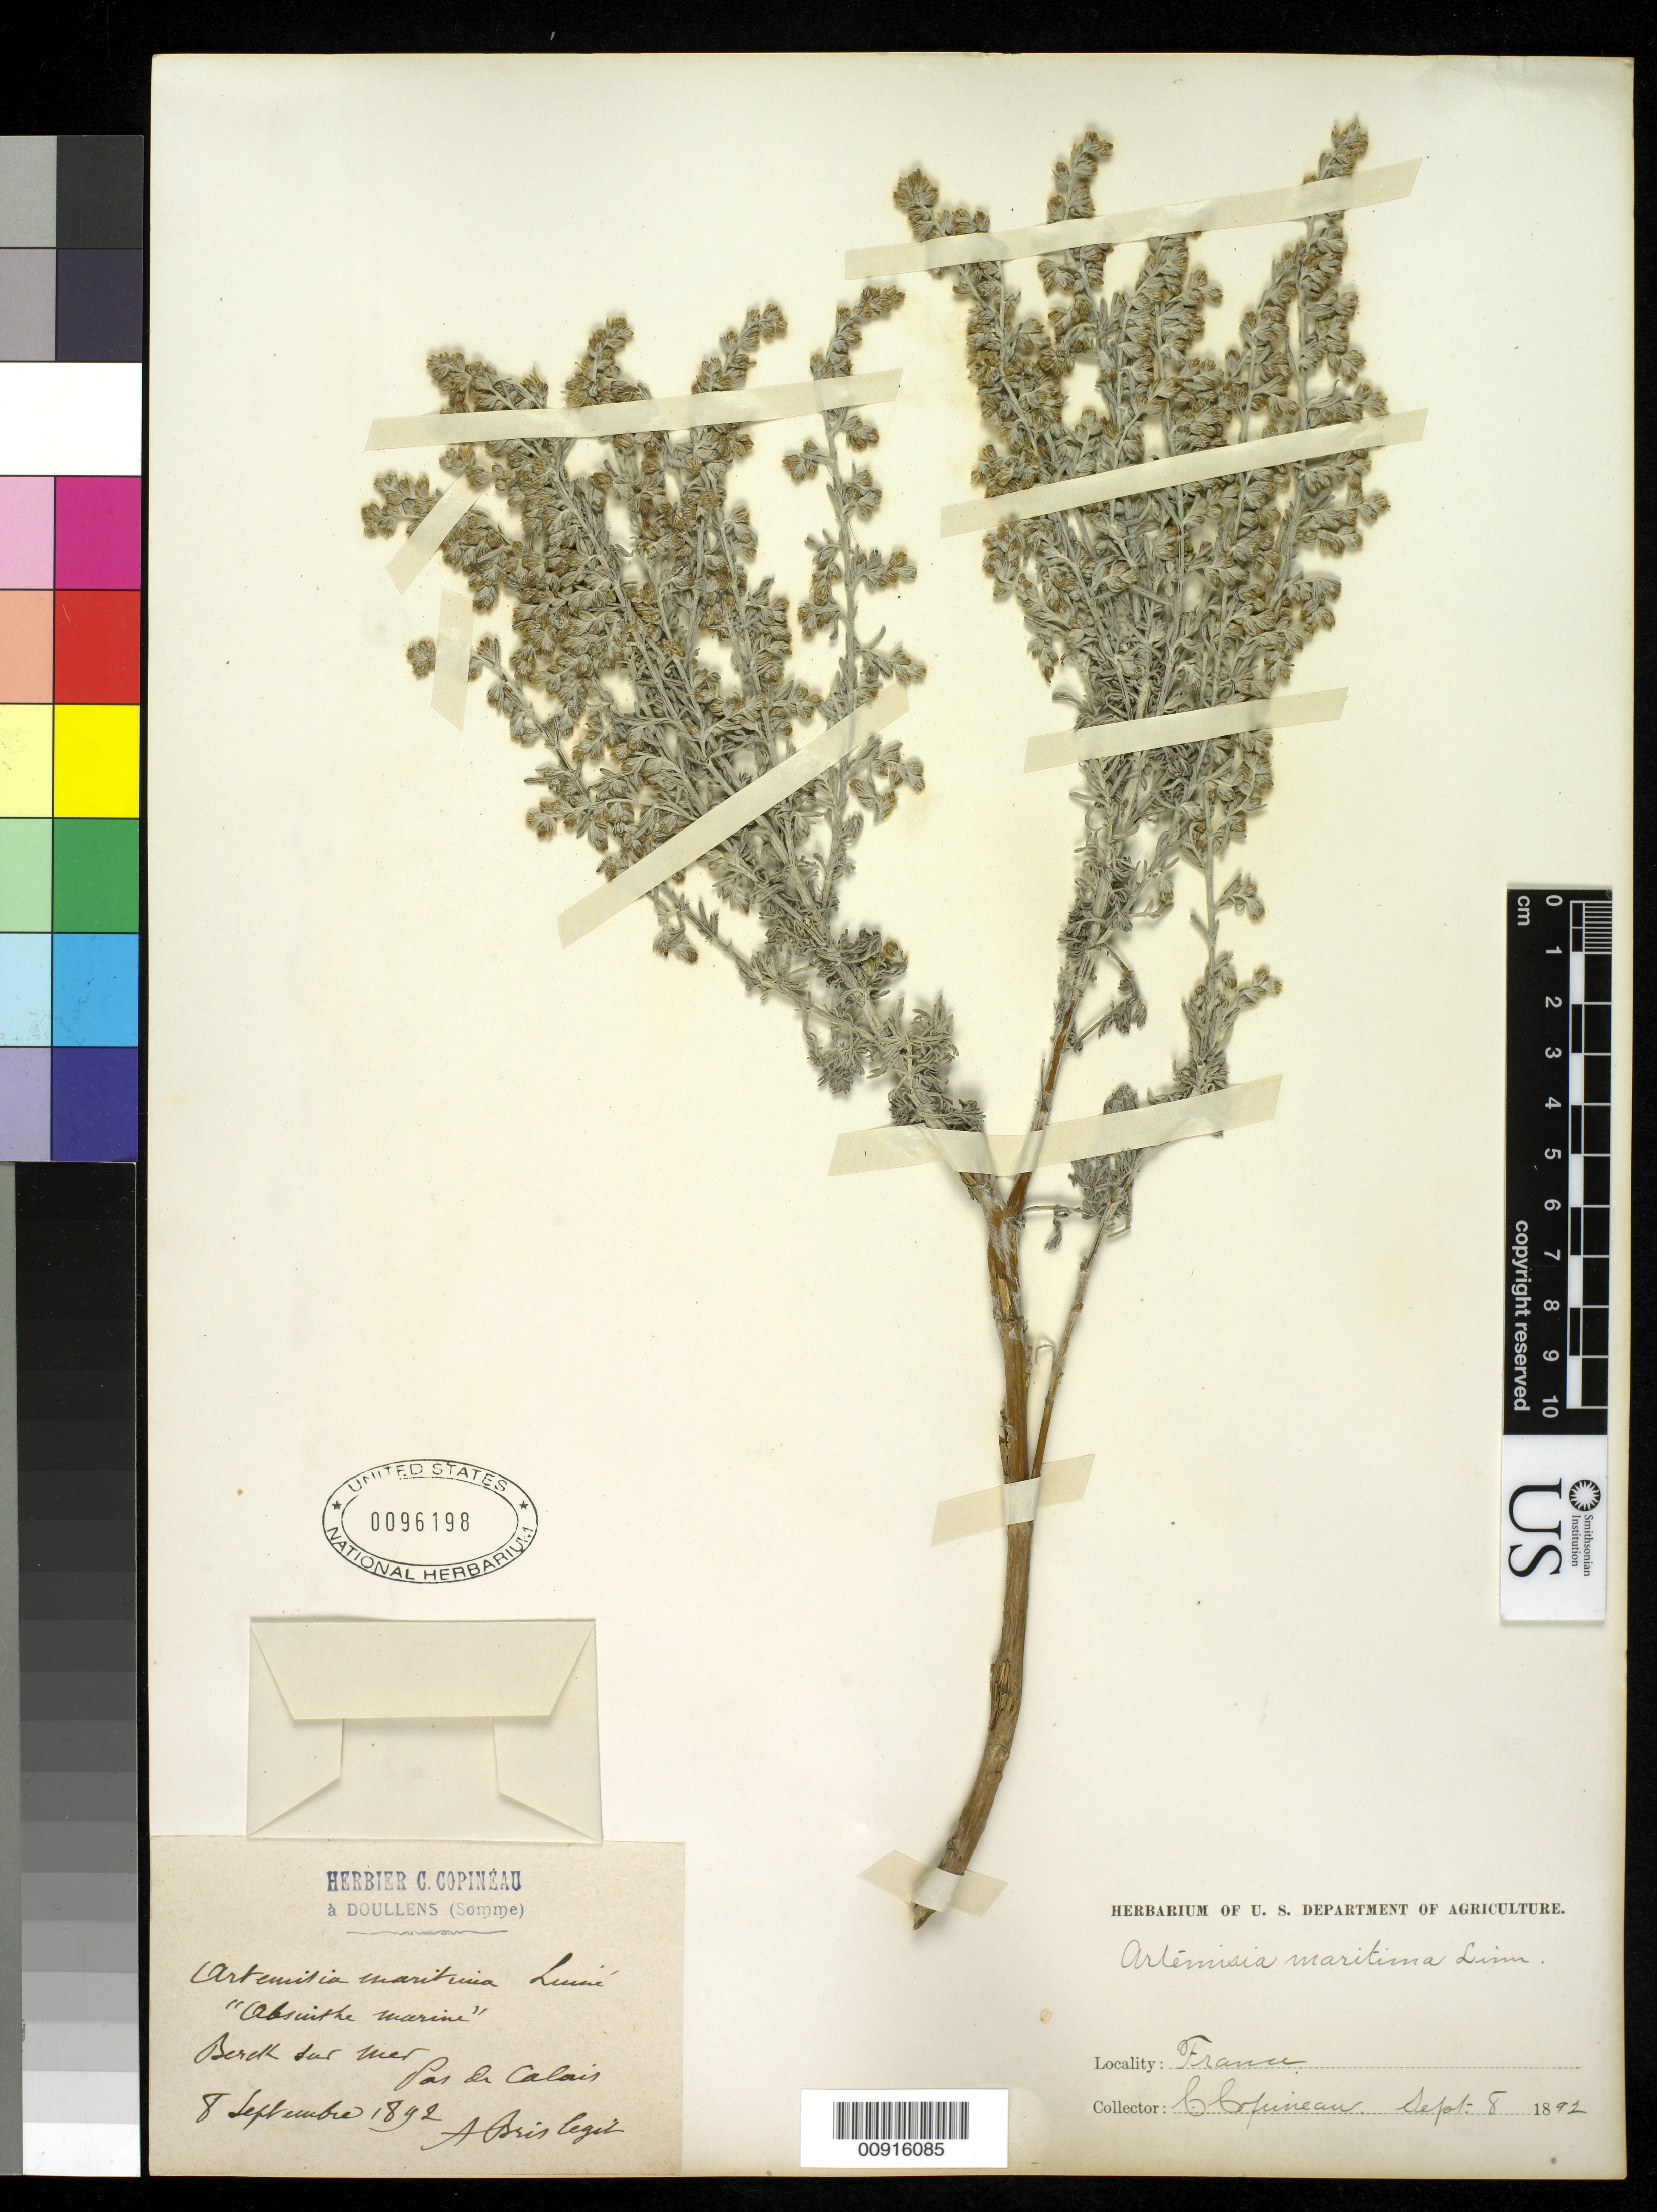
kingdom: Plantae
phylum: Tracheophyta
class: Magnoliopsida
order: Asterales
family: Asteraceae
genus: Artemisia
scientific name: Artemisia maritima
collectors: C. Copineau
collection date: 1892-09-08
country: France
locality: Pas de Calais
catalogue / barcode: US 96198